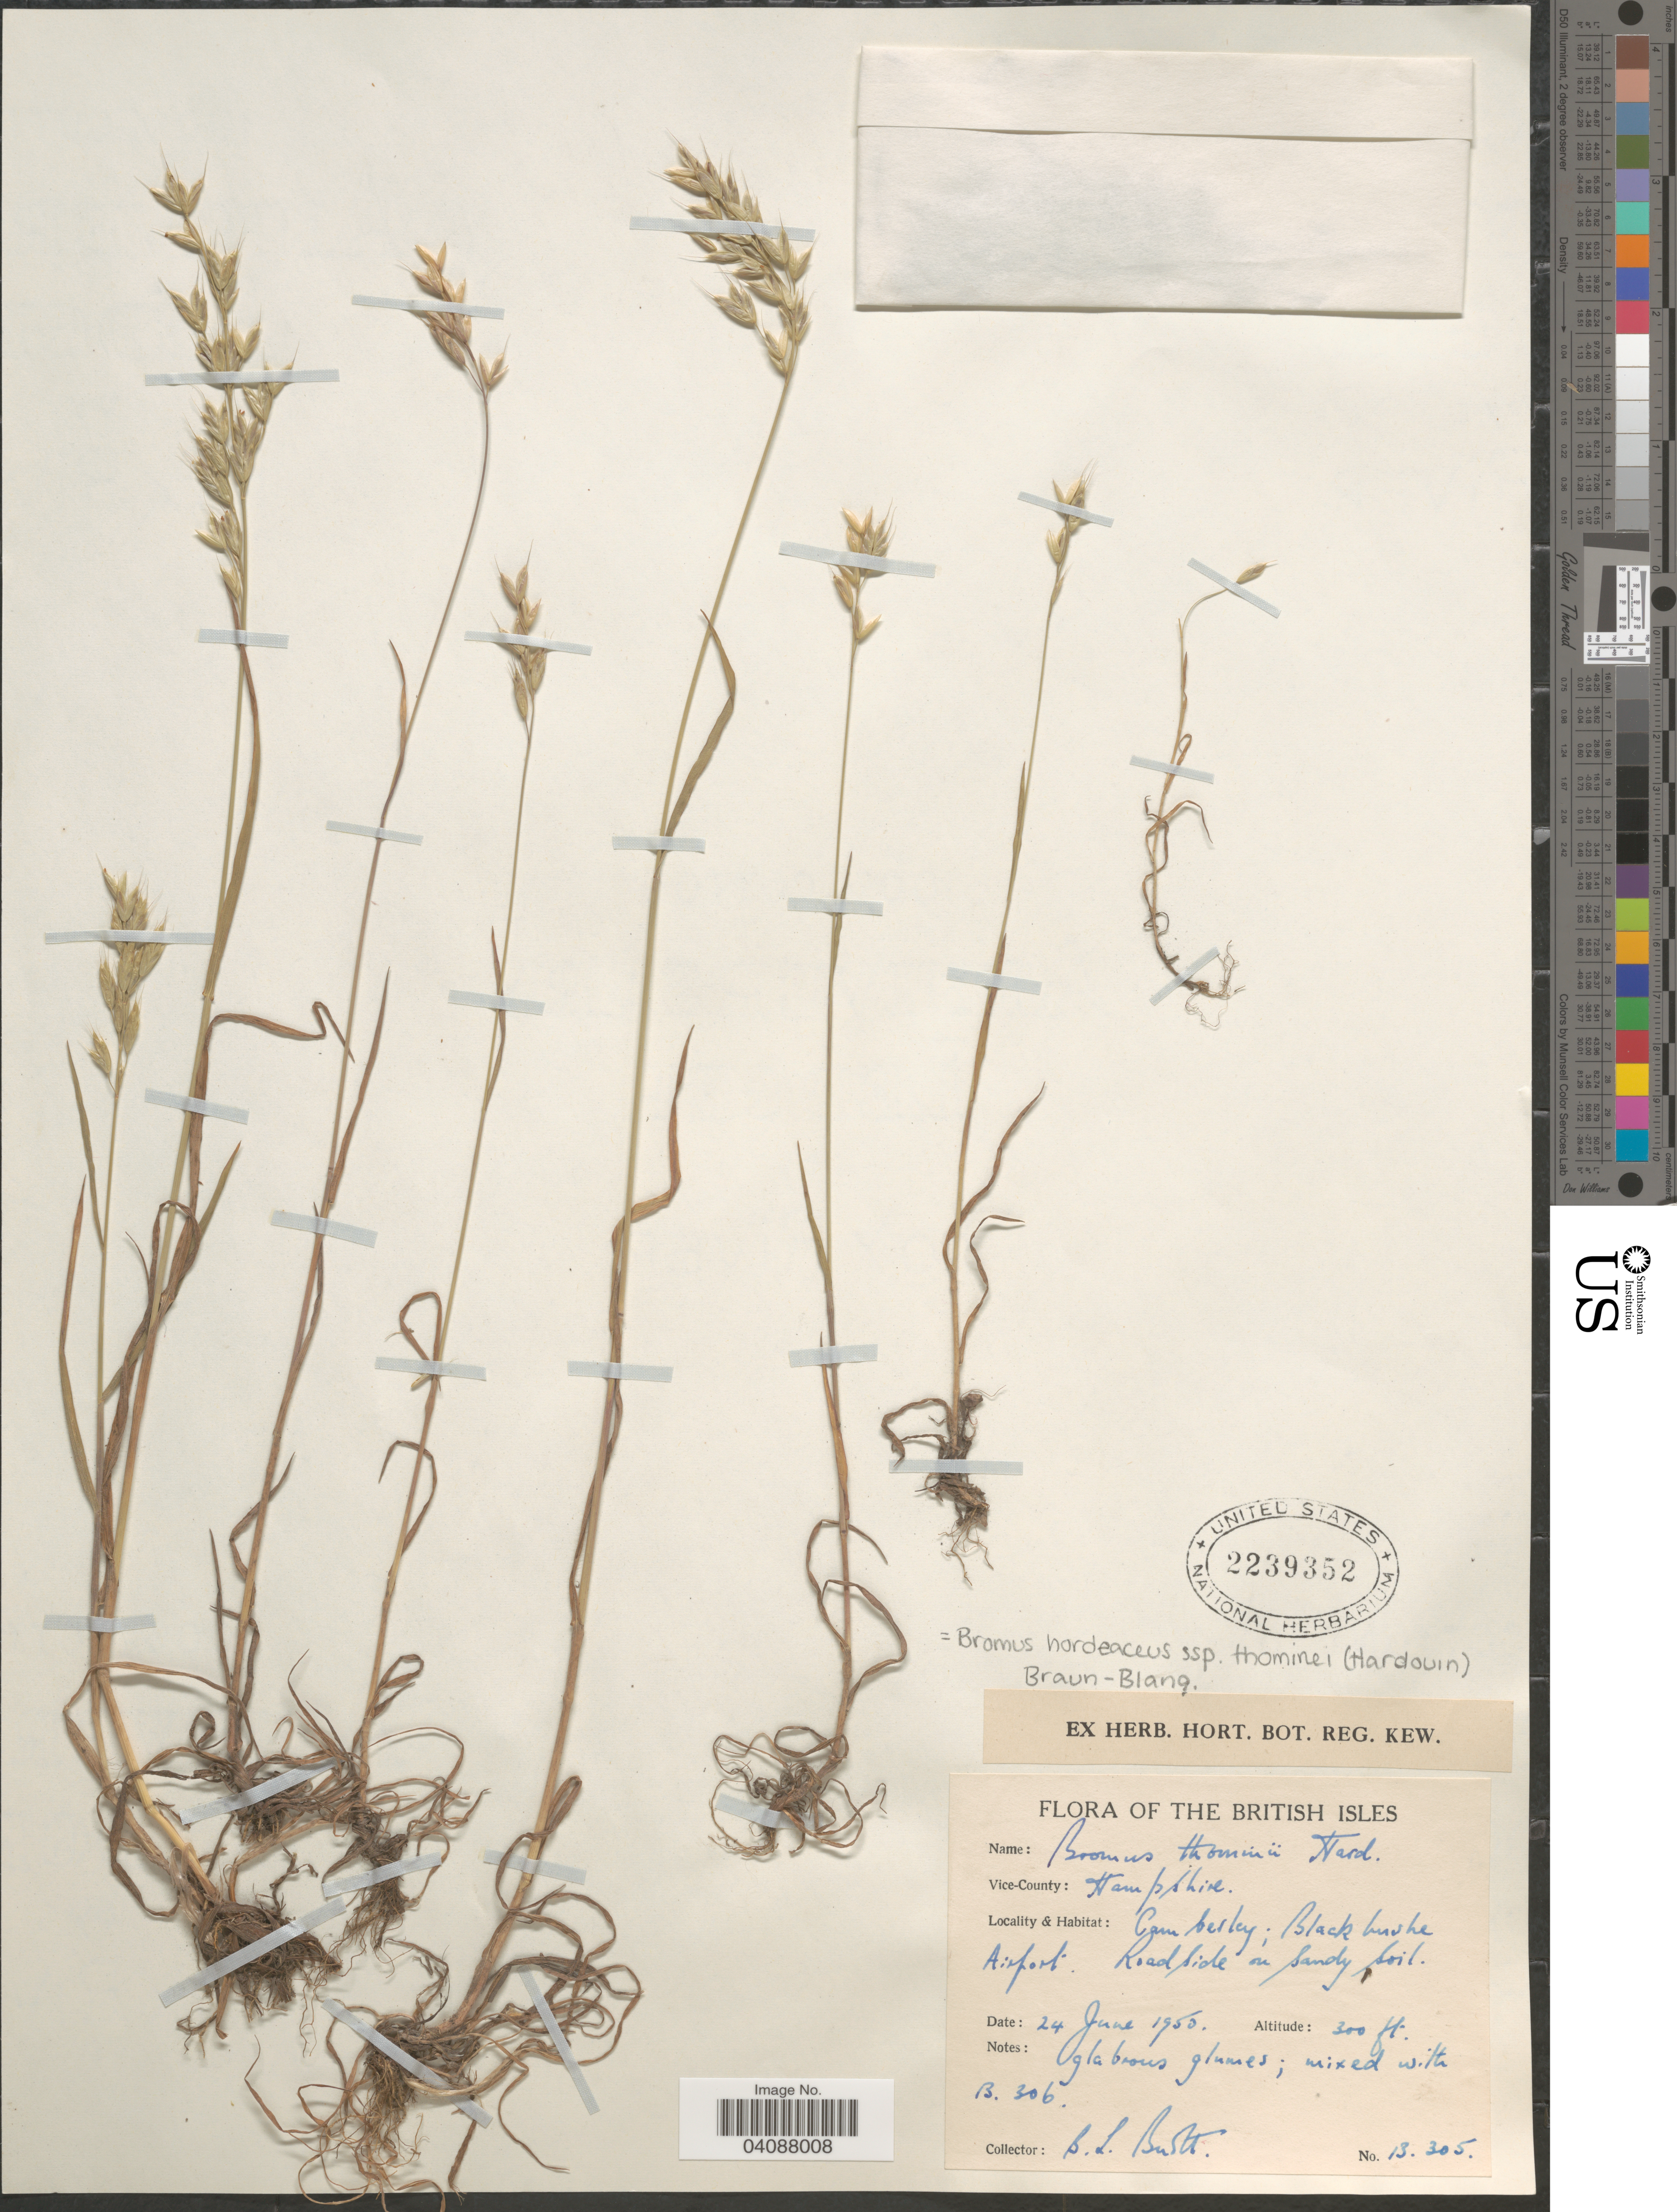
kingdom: Plantae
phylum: Tracheophyta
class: Liliopsida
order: Poales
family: Poaceae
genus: Bromus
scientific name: Bromus hordeaceus subsp. thominei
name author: (Hardouin) Braun-Blanq.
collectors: B. L. Burtt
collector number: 13305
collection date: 1955-06-24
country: United Kingdom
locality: British Isles. Vice-County: Hampshire. Camberley; Black bushe Airport.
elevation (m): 91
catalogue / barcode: US 2239352